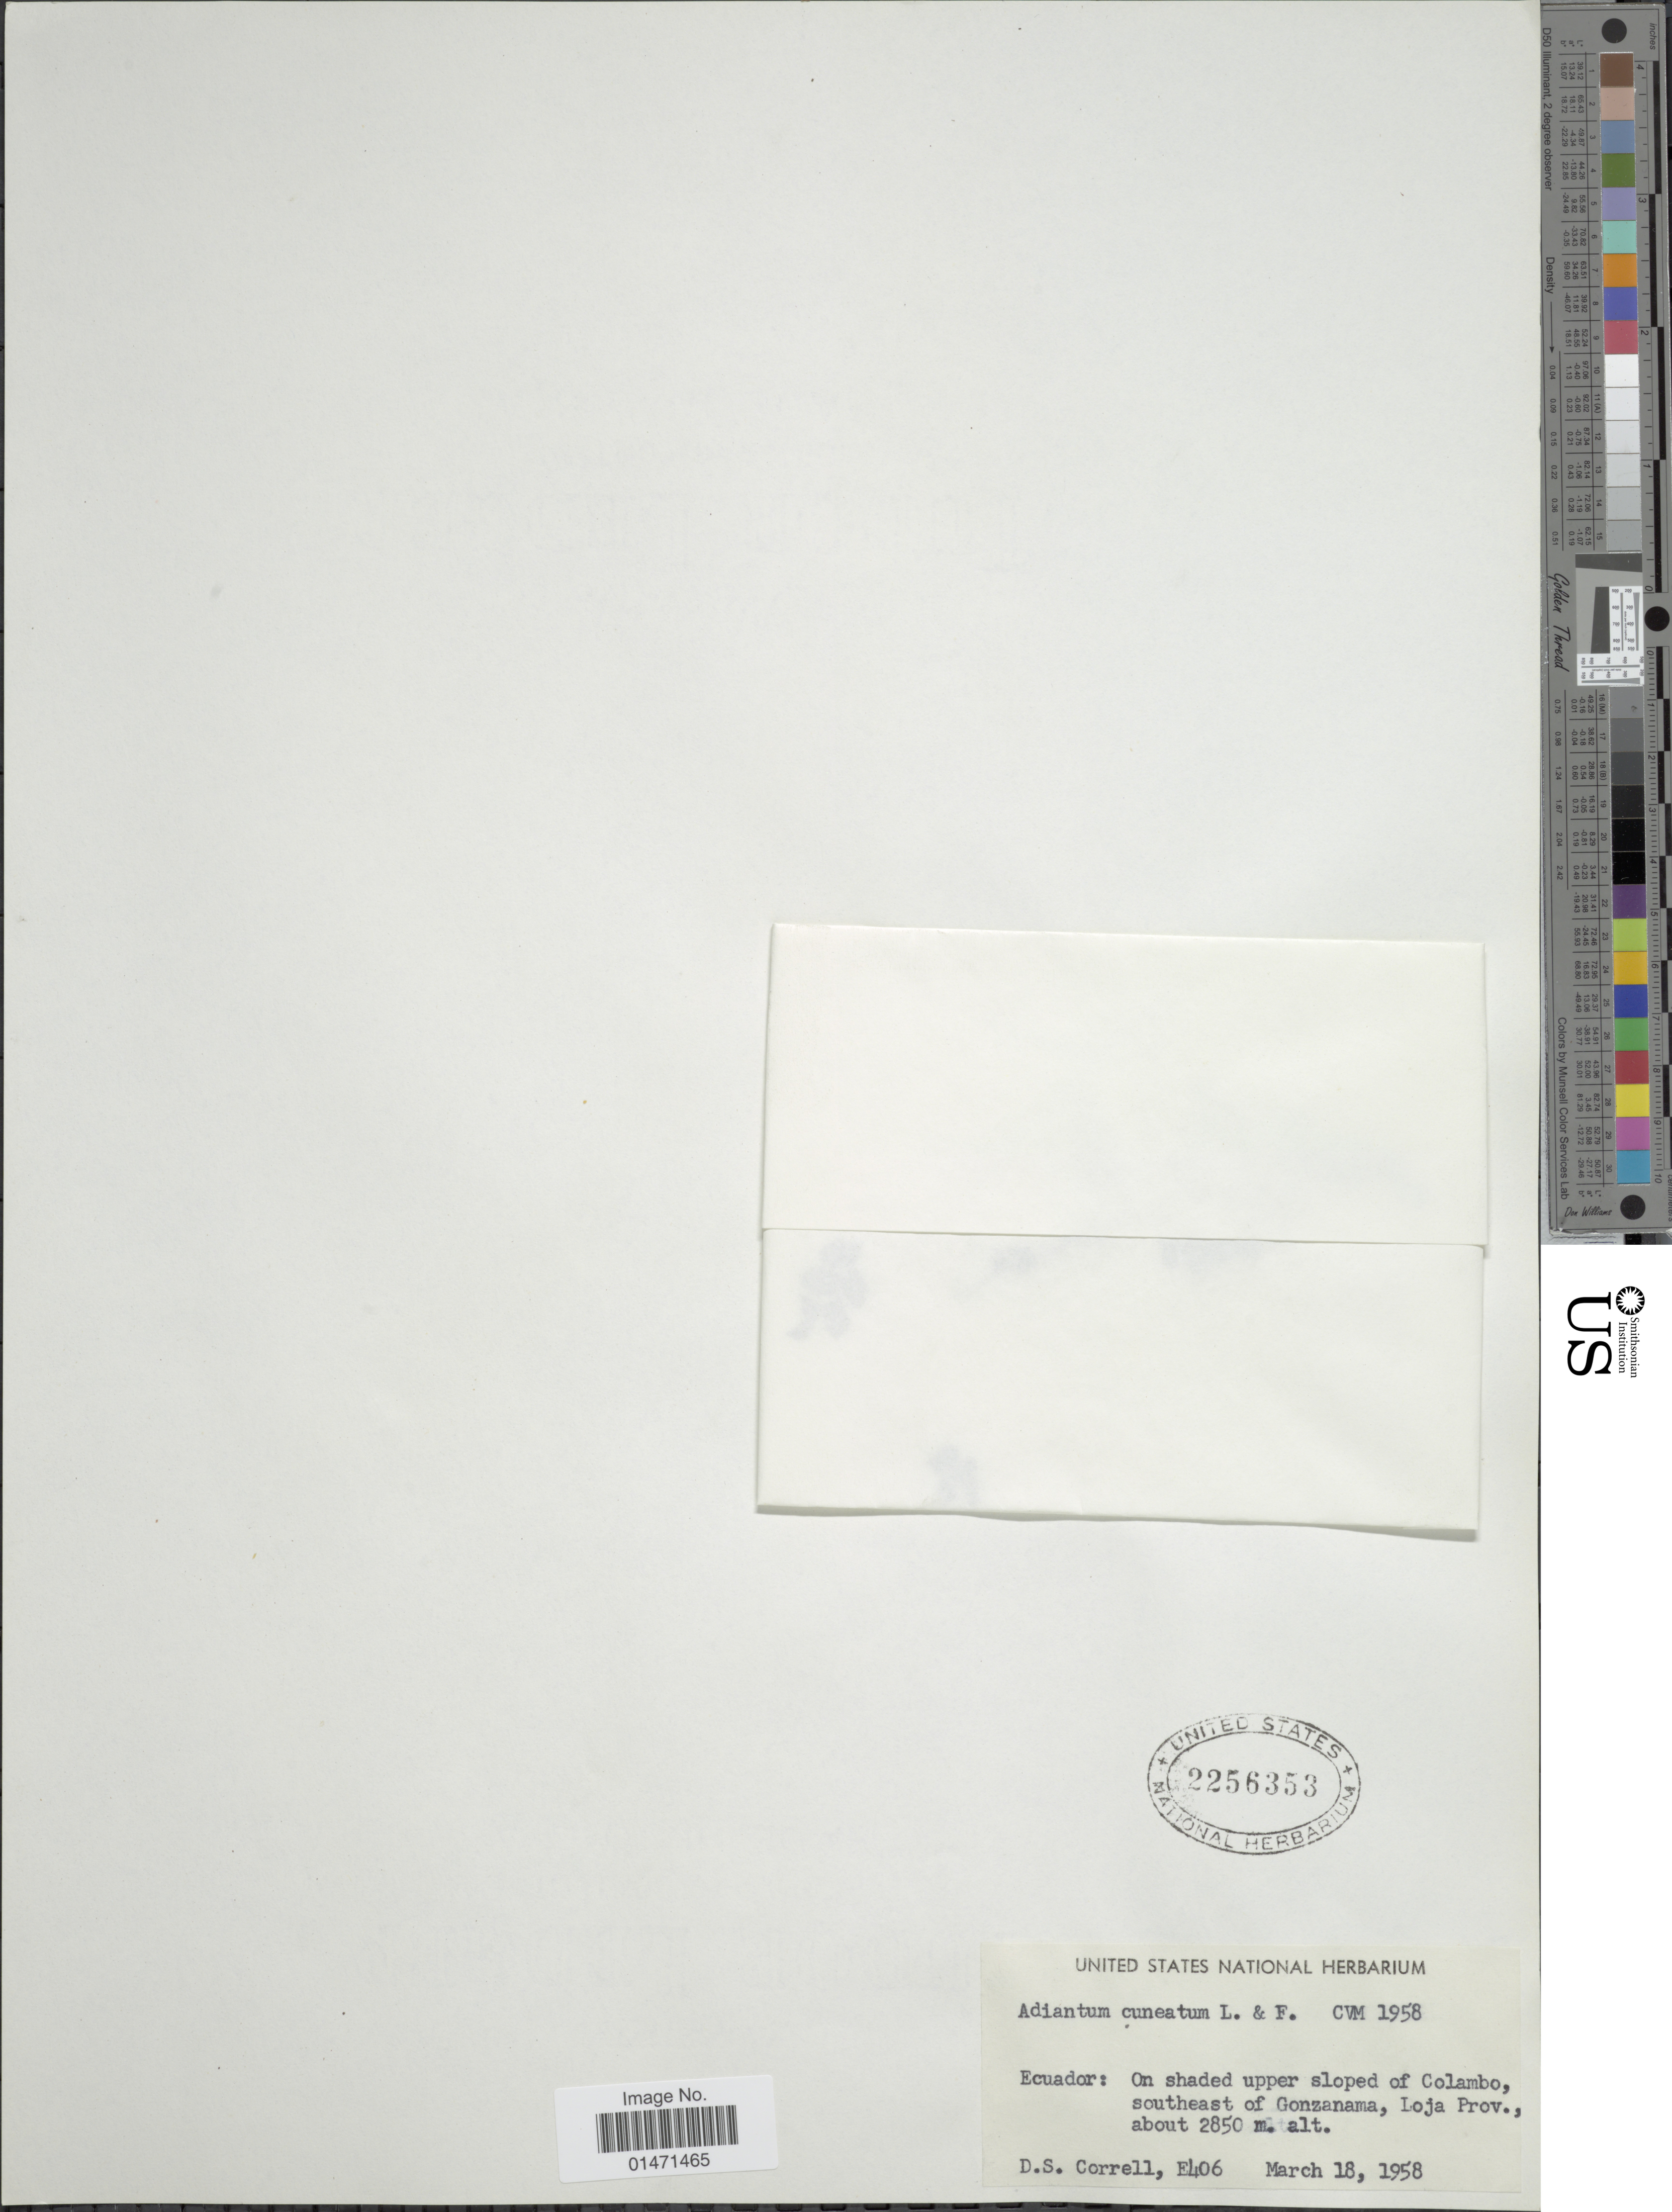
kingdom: Plantae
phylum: Tracheophyta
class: Polypodiopsida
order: Polypodiales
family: Pteridaceae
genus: Adiantum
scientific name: Adiantum raddianum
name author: C. Presl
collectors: D. S. Correll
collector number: E406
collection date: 1958-03-18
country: Ecuador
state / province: Loja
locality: On shaded upper sloped of Colambo, southeast of Gonzanama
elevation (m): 2850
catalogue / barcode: US 2256353